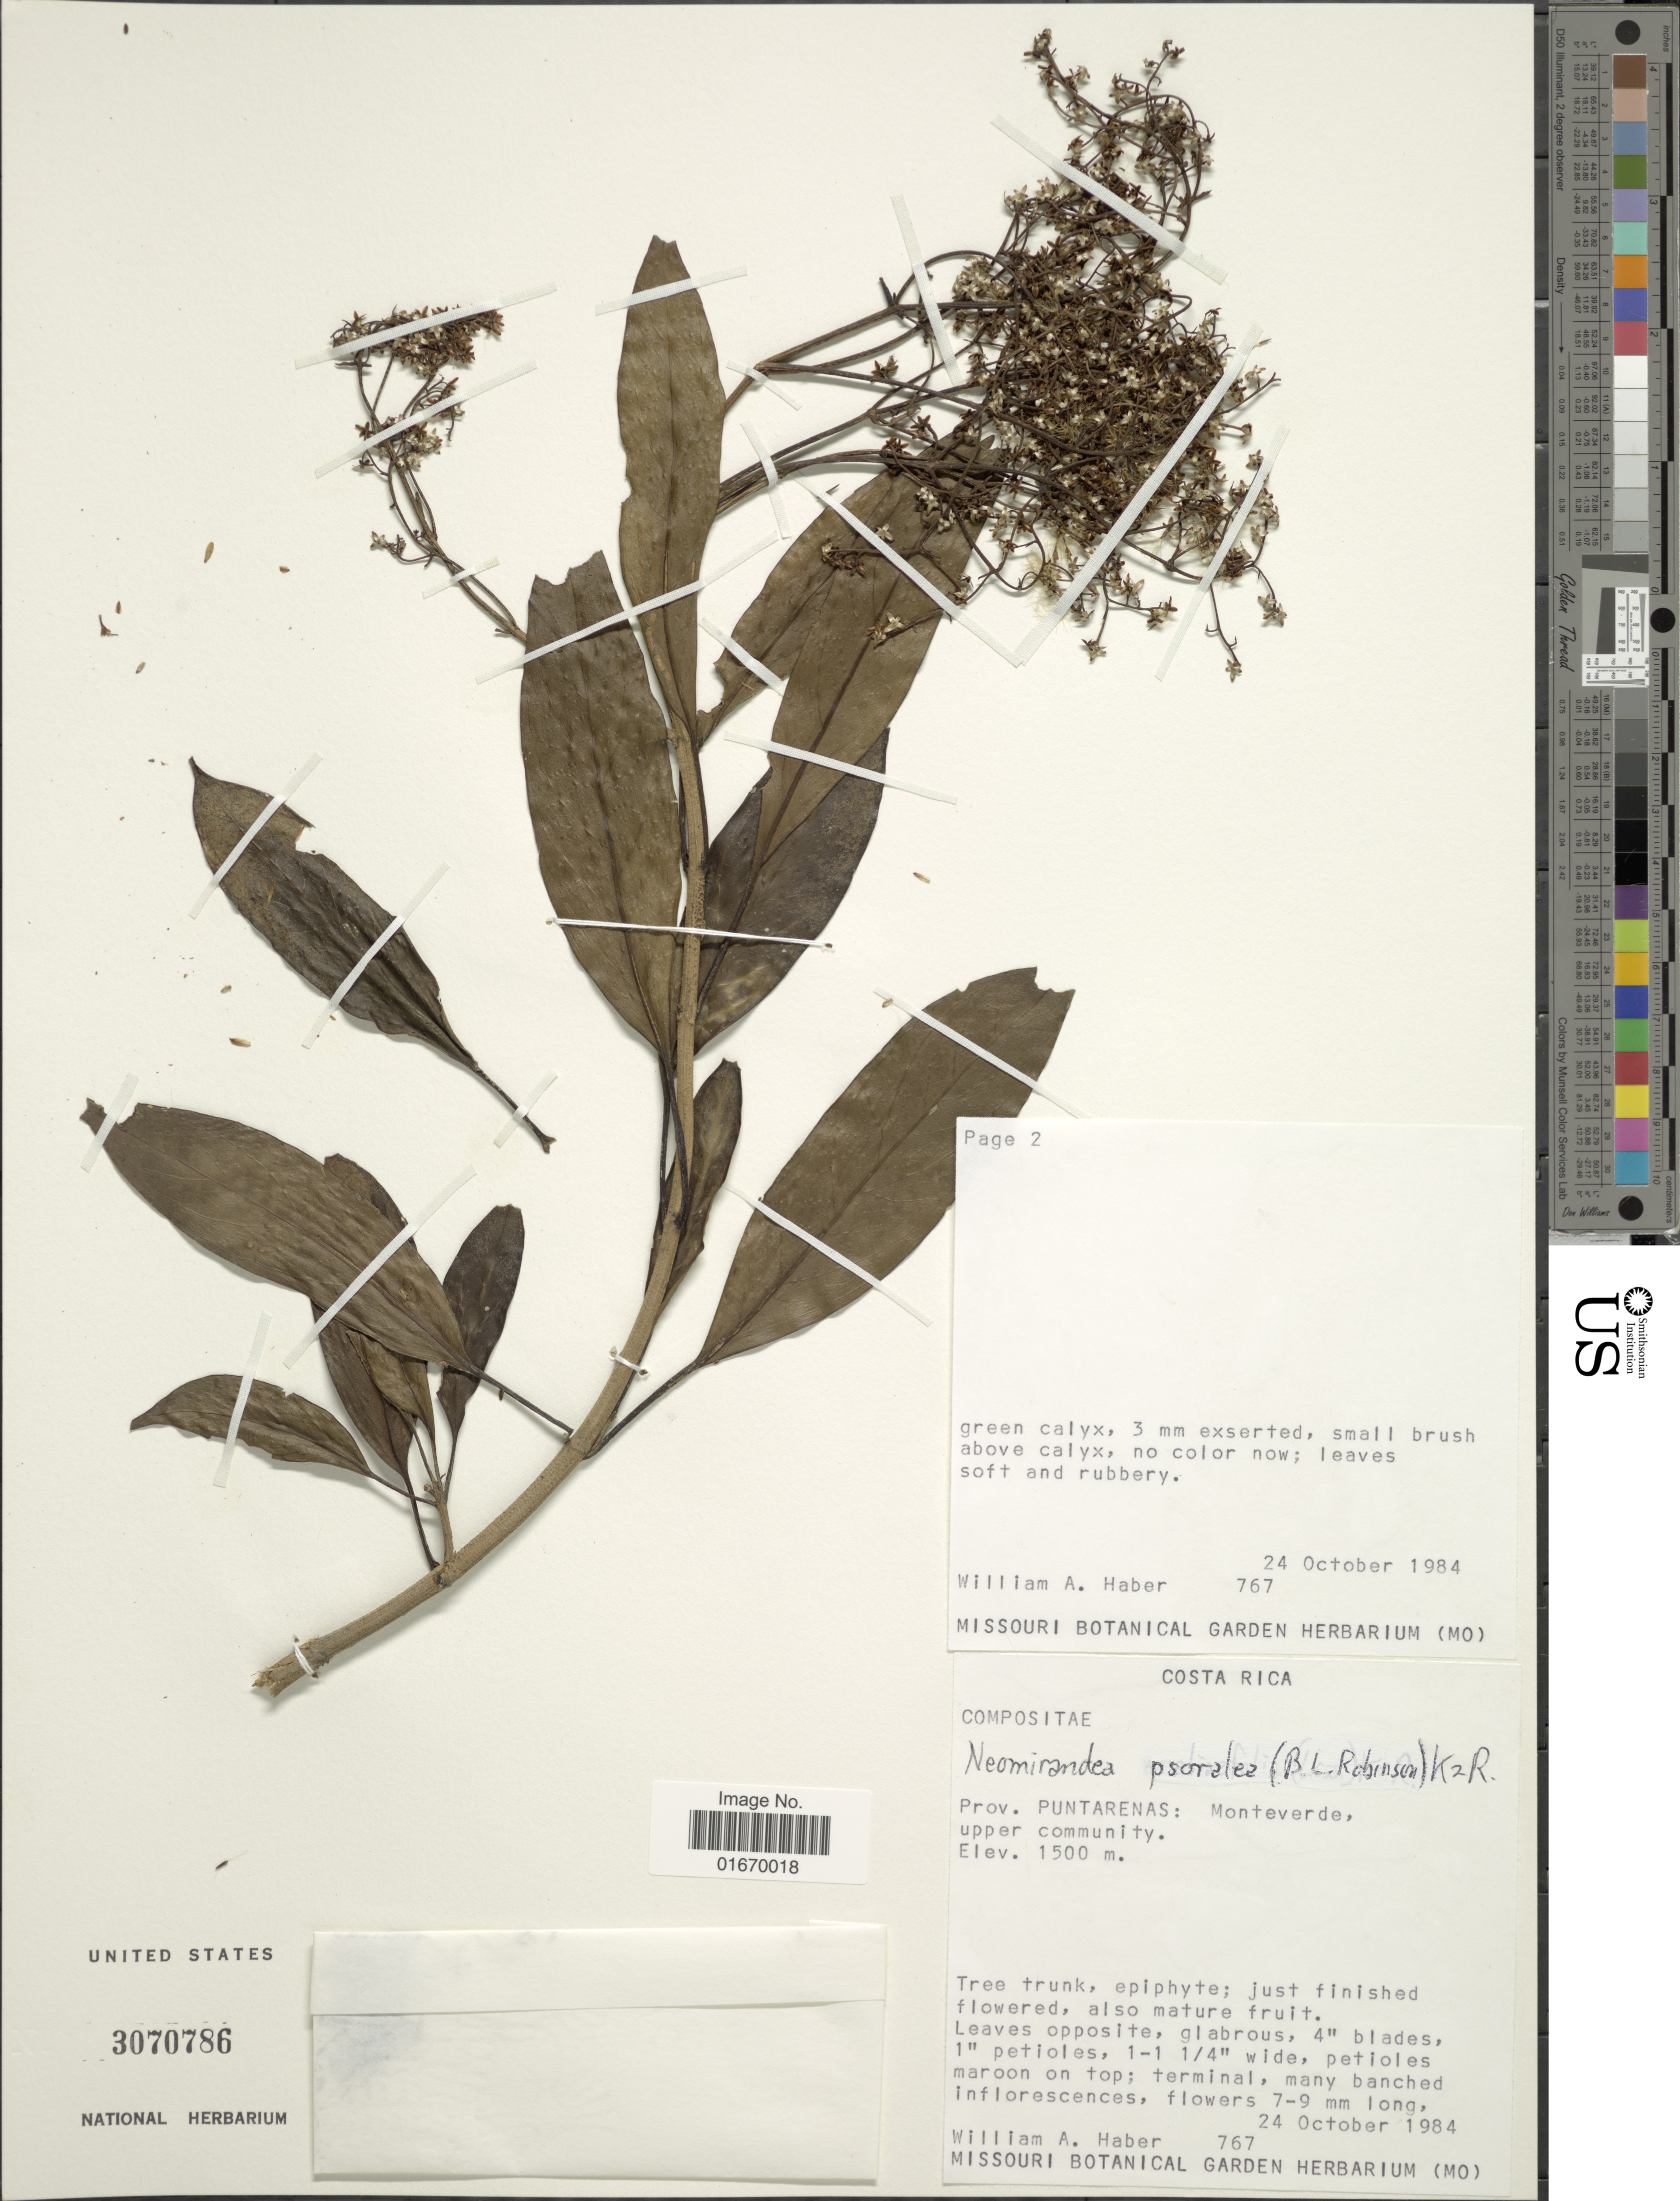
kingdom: Plantae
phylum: Tracheophyta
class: Magnoliopsida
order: Asterales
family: Asteraceae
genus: Neomirandea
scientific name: Neomirandea psoralea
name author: (B.L. Rob.) R.M. King & H. Rob.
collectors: W. A. Haber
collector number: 767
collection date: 1984-10-24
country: Costa Rica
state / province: Puntarenas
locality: Monteverde upper community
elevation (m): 1500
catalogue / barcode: US 3070786